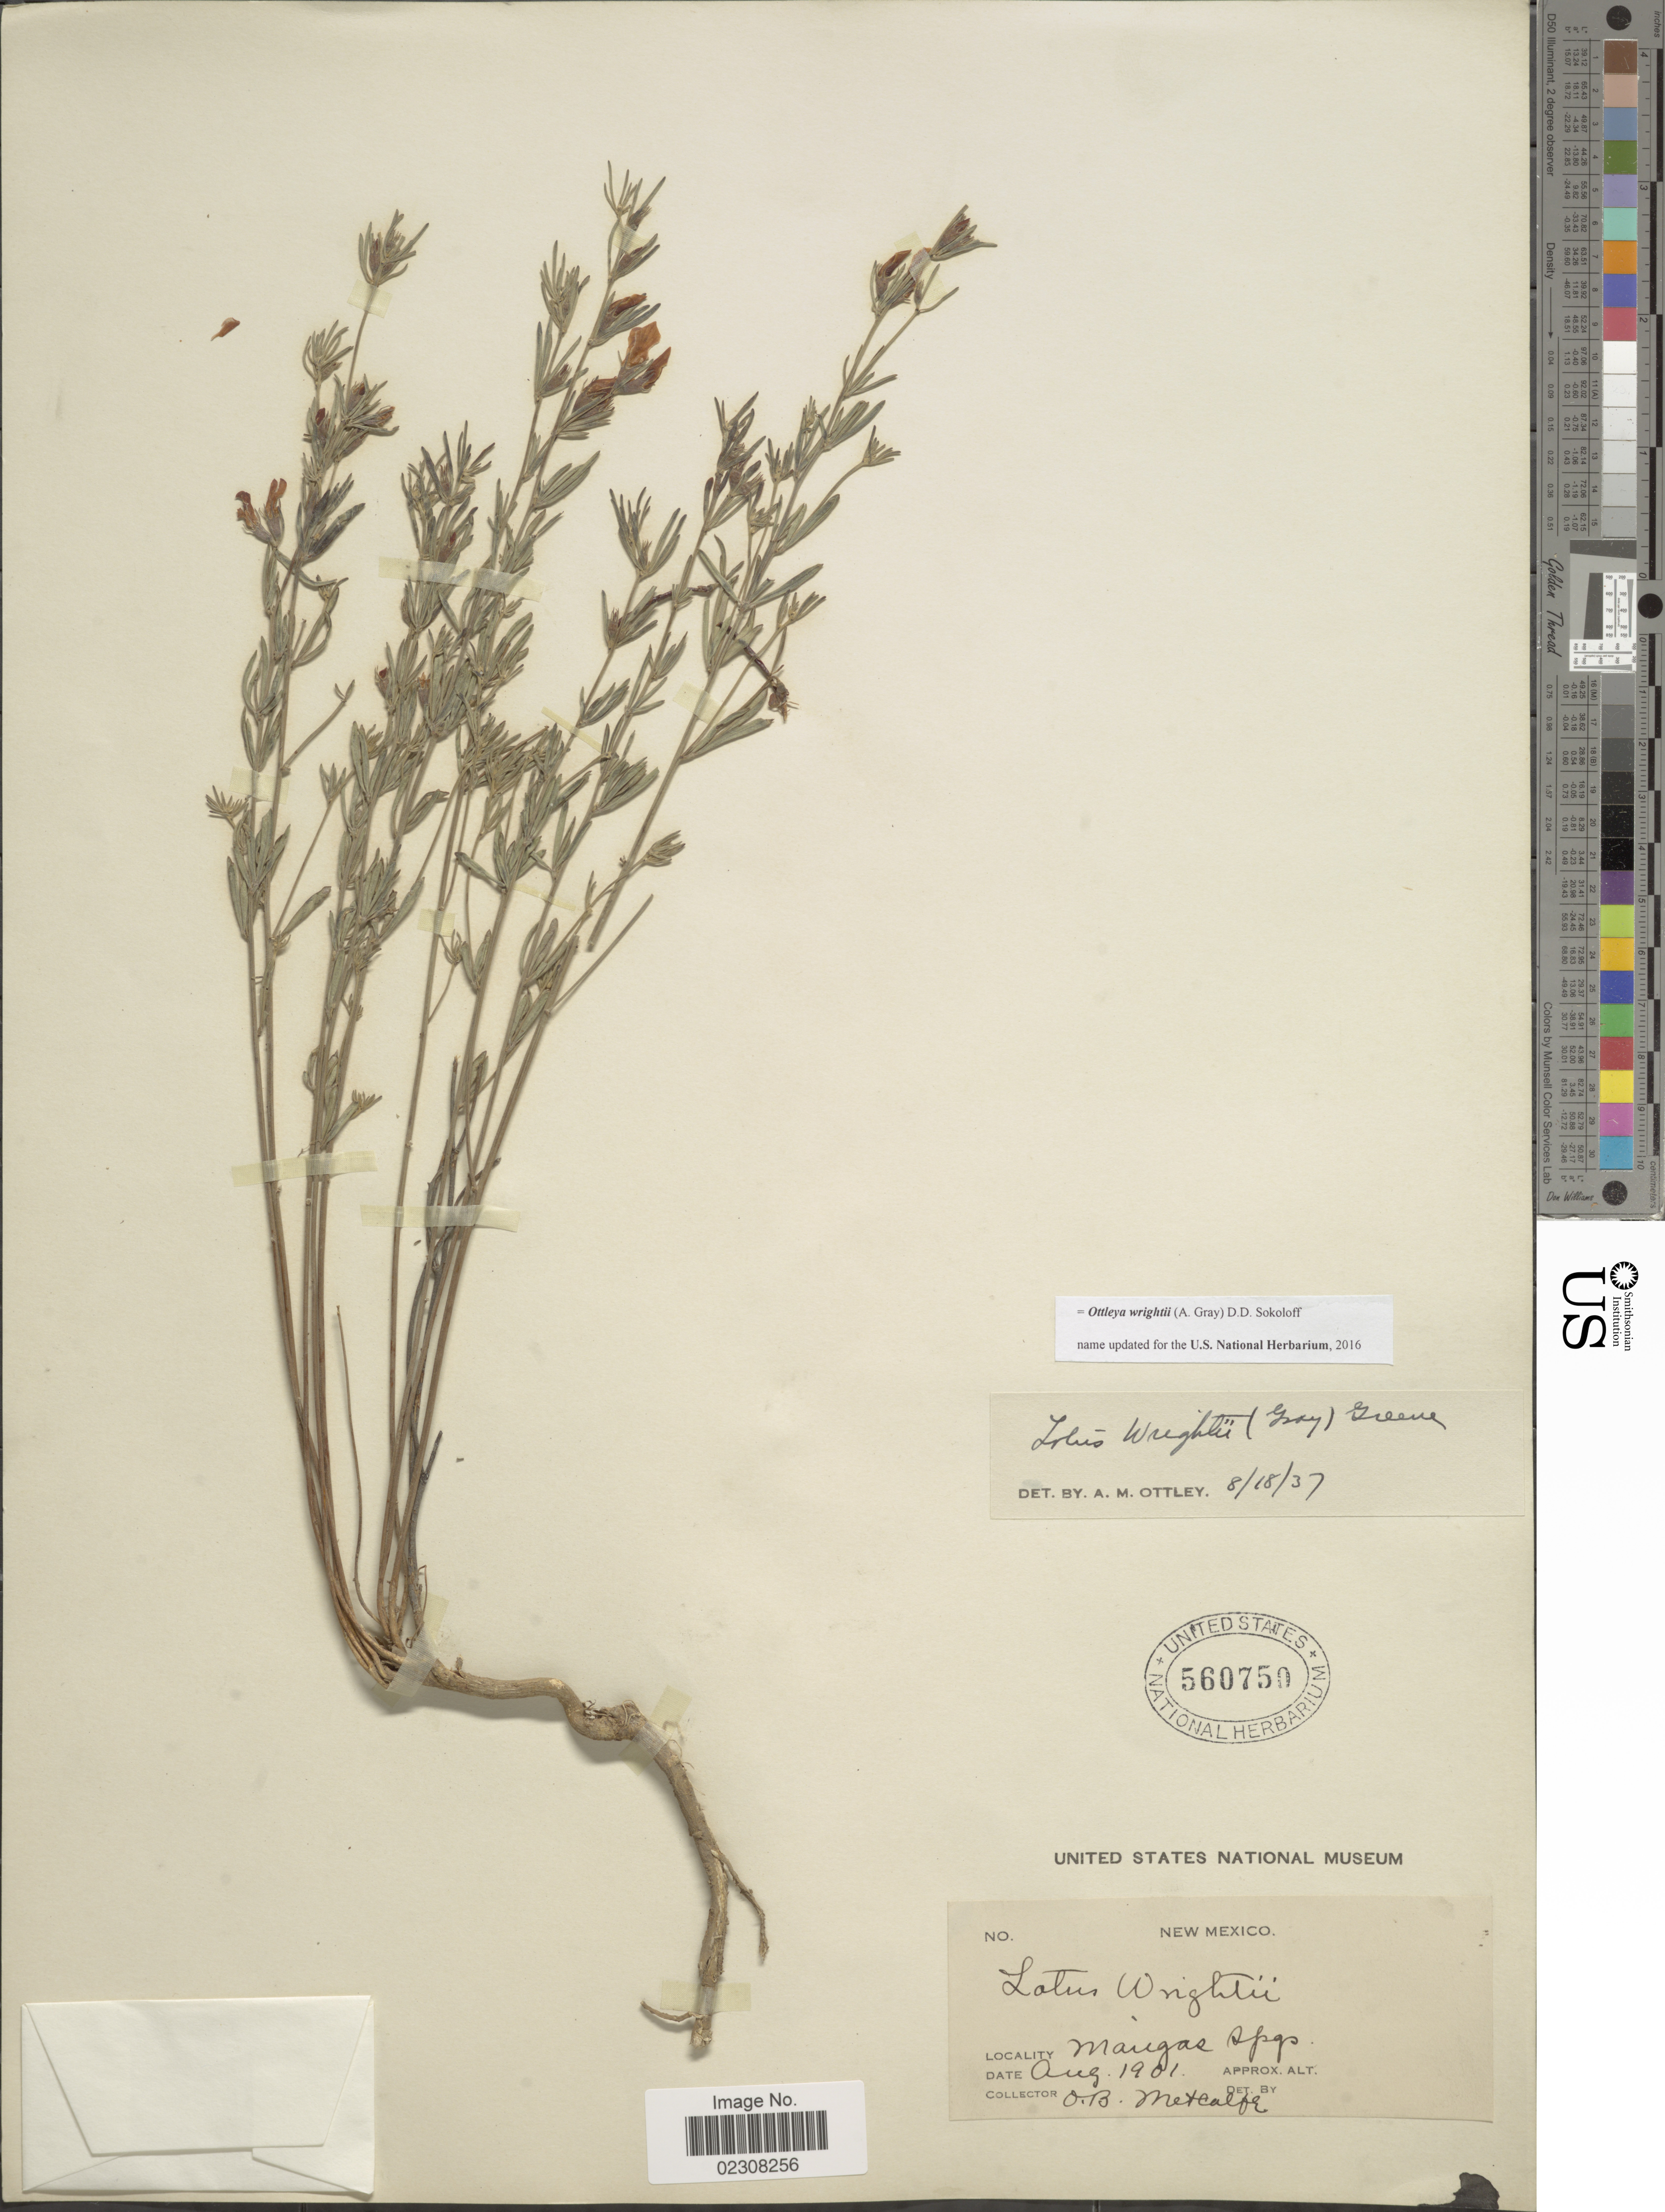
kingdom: Plantae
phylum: Tracheophyta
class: Magnoliopsida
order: Fabales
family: Fabaceae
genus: Ottleya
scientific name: Ottleya wrightii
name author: (A. Gray) D.D. Sokoloff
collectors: O. B. Metcalfe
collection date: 1901-08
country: United States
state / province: New Mexico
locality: Mangas Spgs. [Mangas Springs]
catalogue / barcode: US 560750